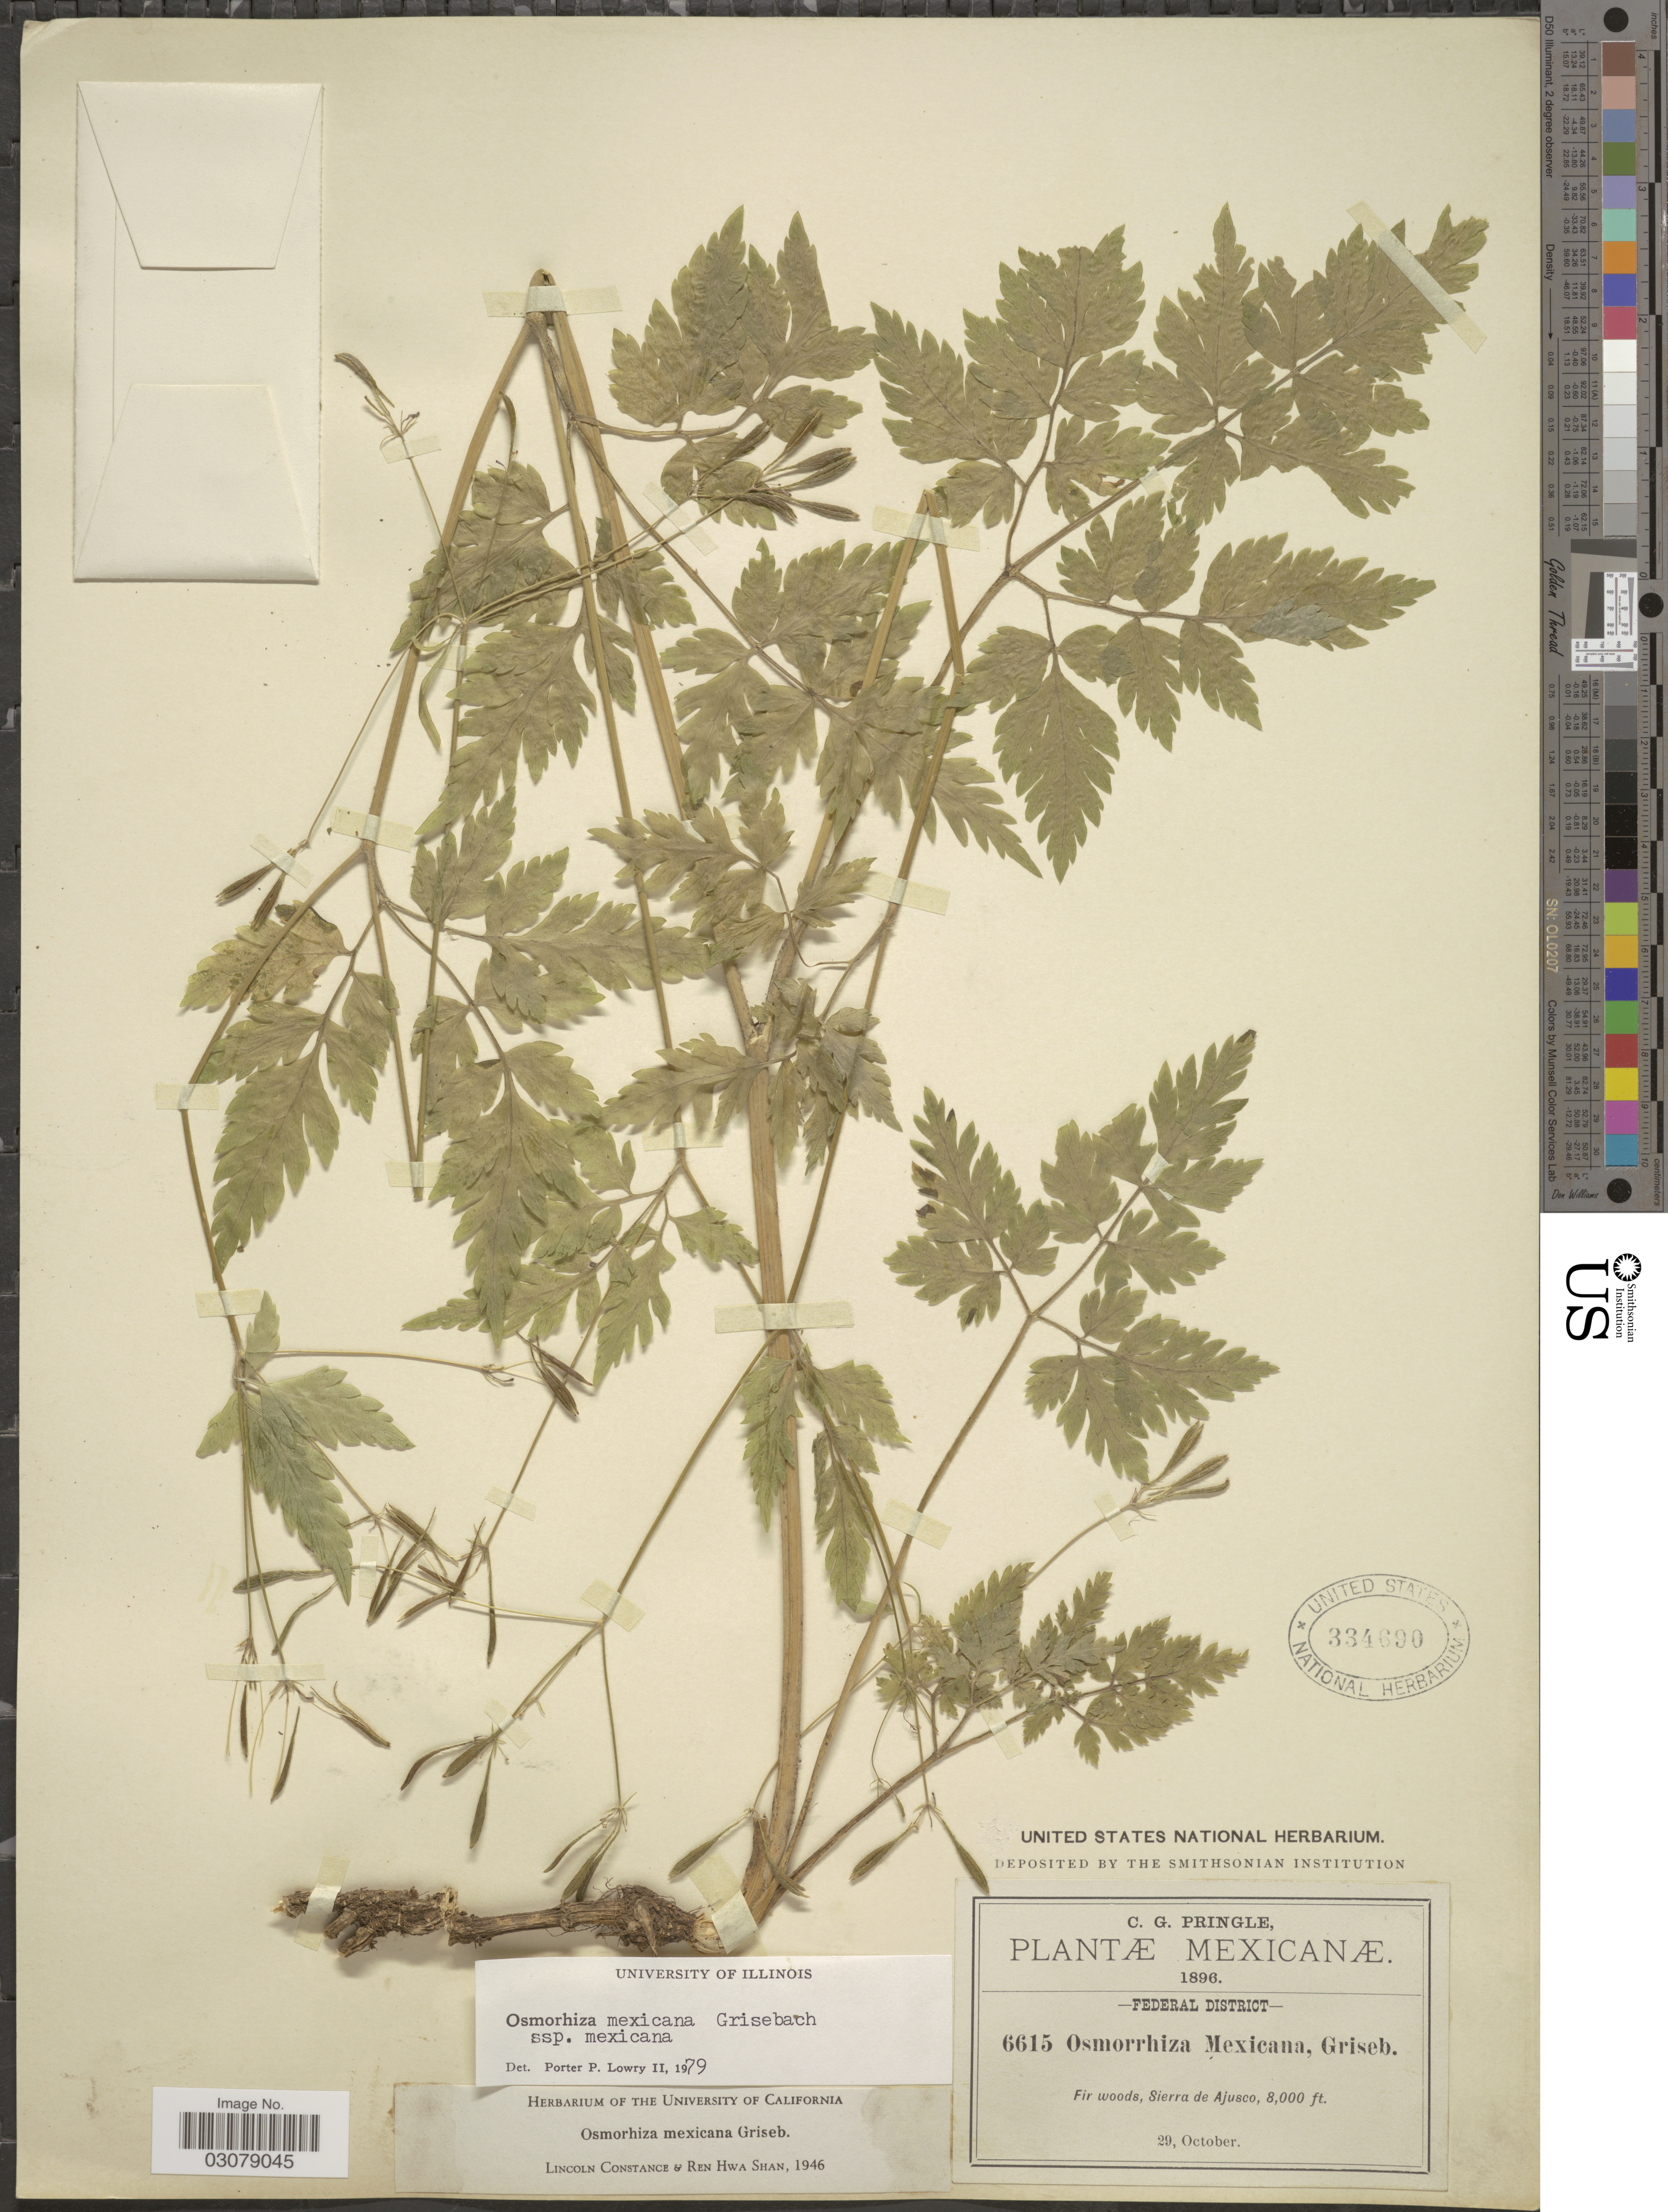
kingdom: Plantae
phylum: Tracheophyta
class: Magnoliopsida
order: Apiales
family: Apiaceae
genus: Osmorhiza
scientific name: Osmorhiza mexicana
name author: Griseb.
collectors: C. G. Pringle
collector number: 6615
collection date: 1896-10-29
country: Mexico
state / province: Distrito Federal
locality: Federal District, Fir woods, Sierra de Ajusco.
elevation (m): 2438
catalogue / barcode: US 334690